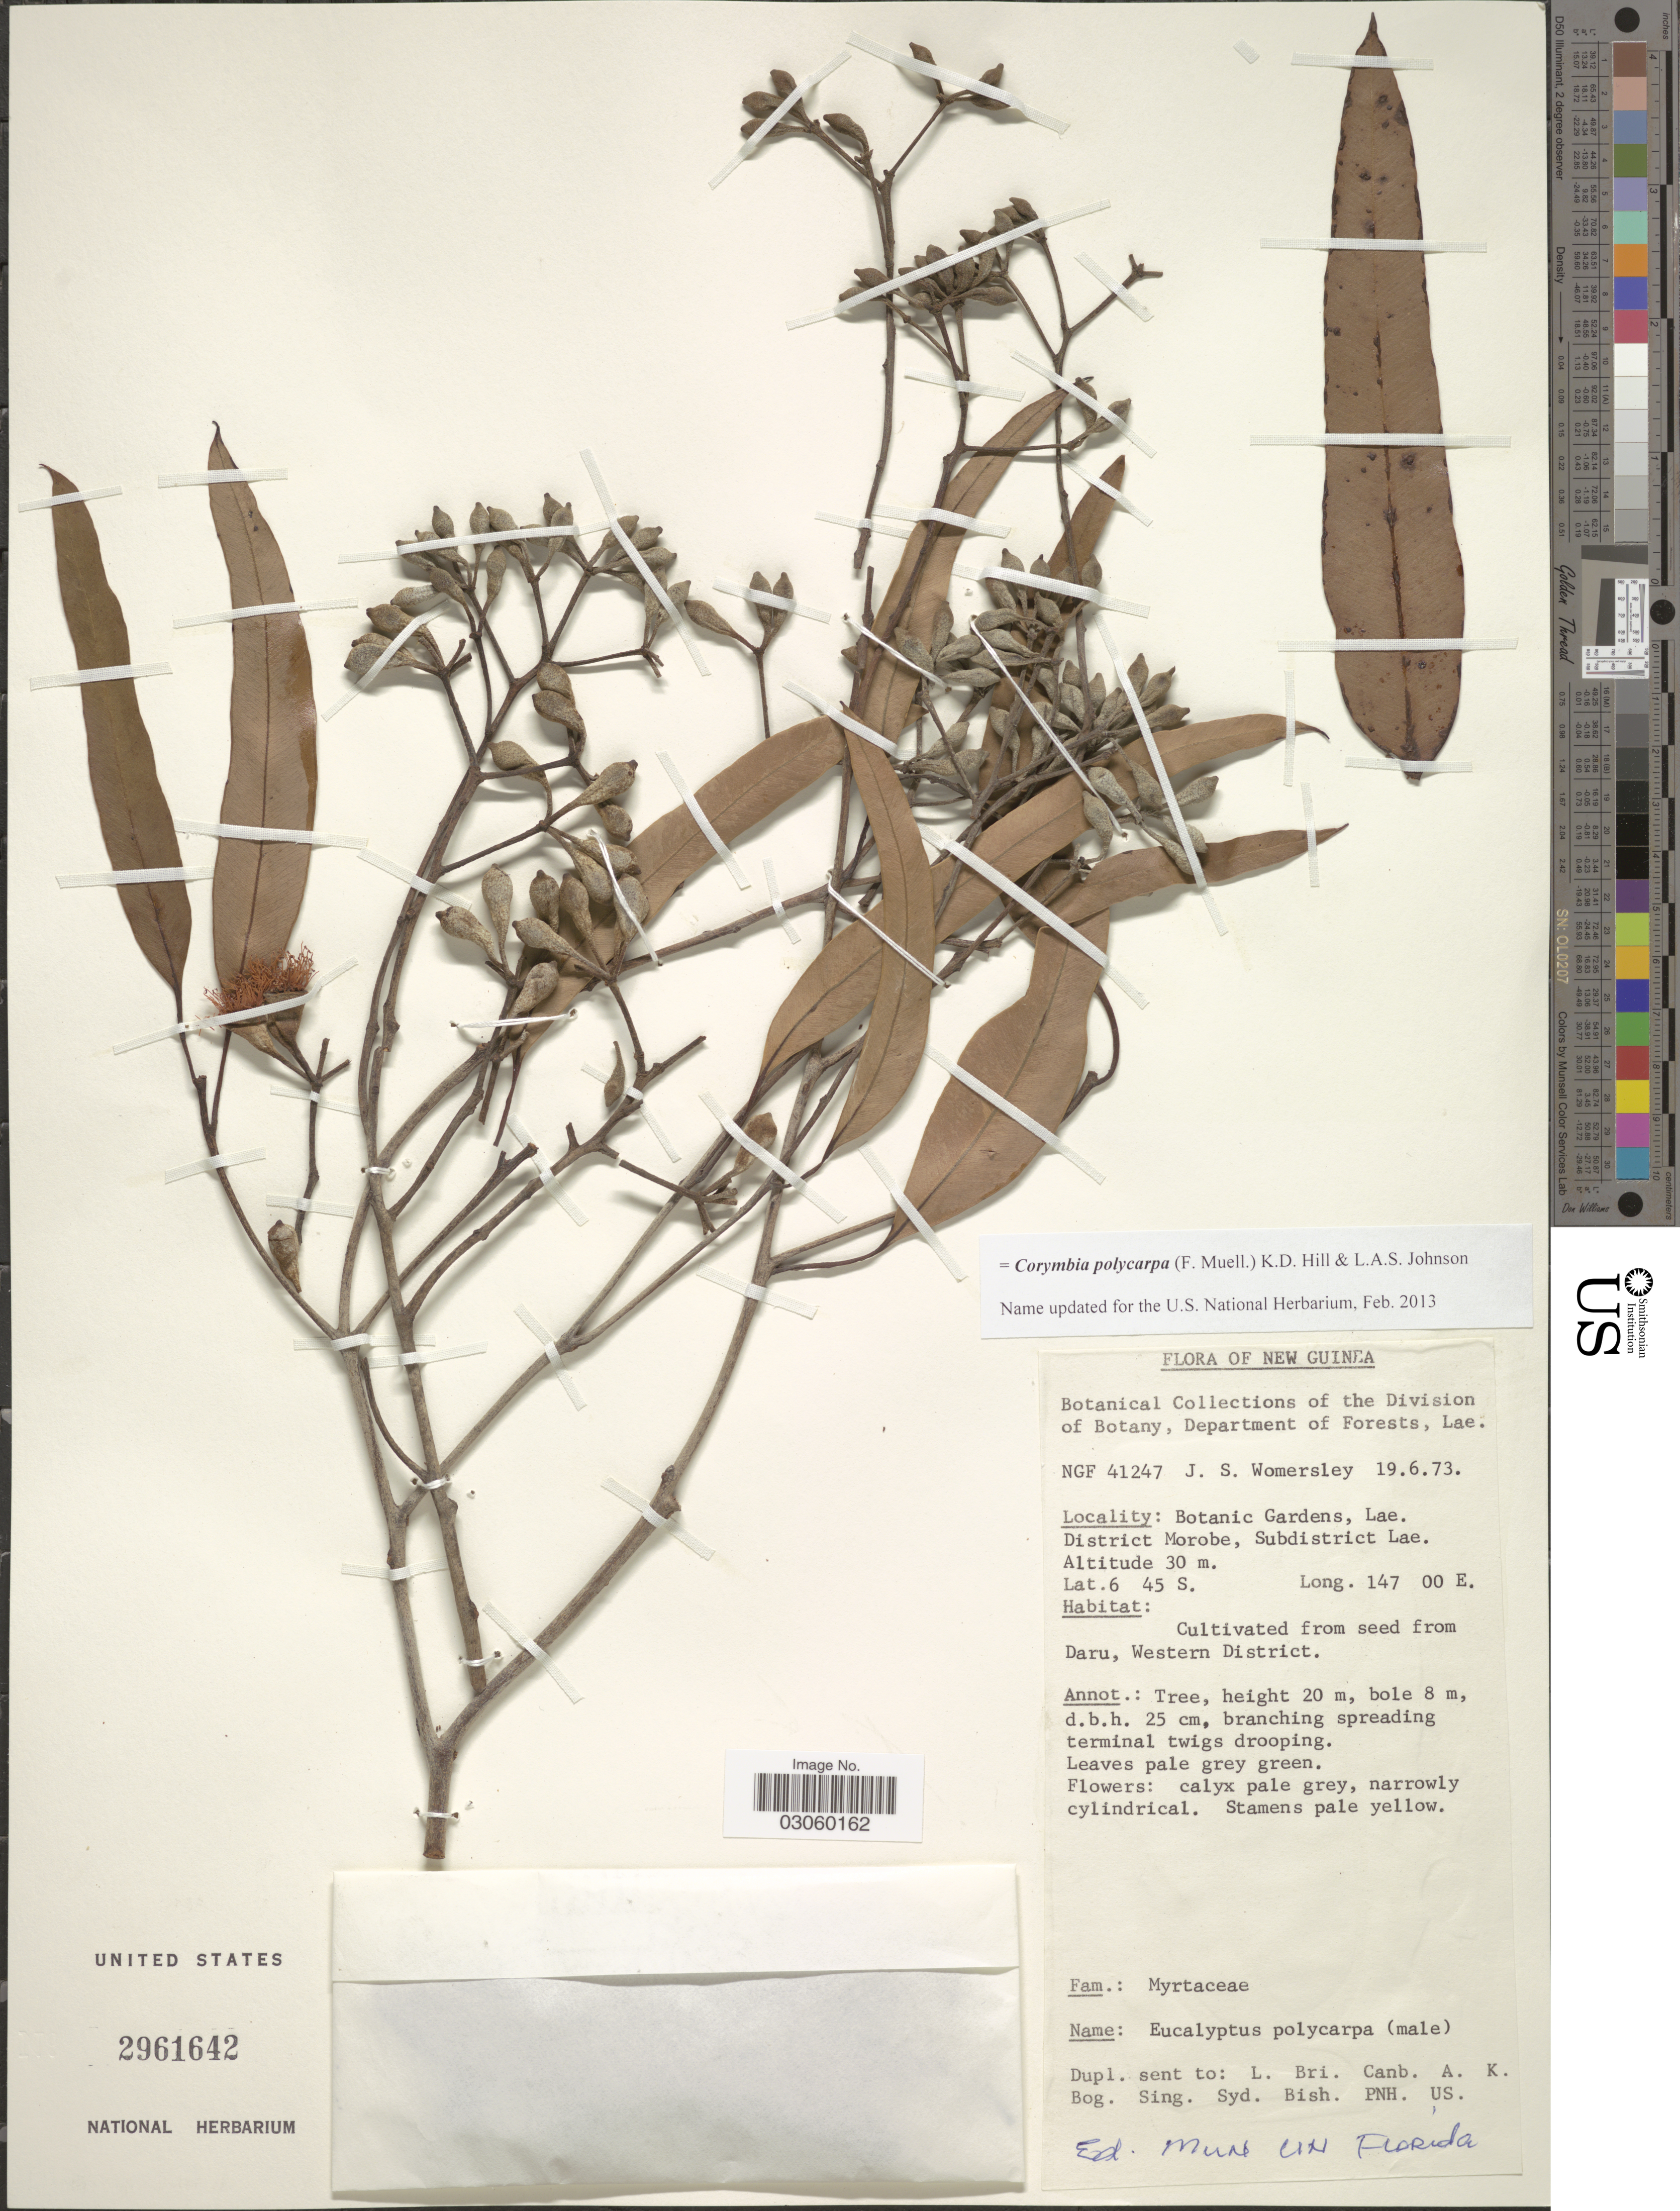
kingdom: Plantae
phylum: Tracheophyta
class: Magnoliopsida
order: Myrtales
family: Myrtaceae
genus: Corymbia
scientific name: Corymbia polycarpa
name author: (F. Muell.) K.D. Hill & L.A.S. Johnson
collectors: J. S. Womersley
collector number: NGF41247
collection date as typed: Transcribed d/m/y: 19/6/73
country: Papua New Guinea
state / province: Morobe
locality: New Guinea, Botanic Gardens, Lae. District Morobe, Subdistrict Lae.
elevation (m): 30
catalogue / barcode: US 2961642